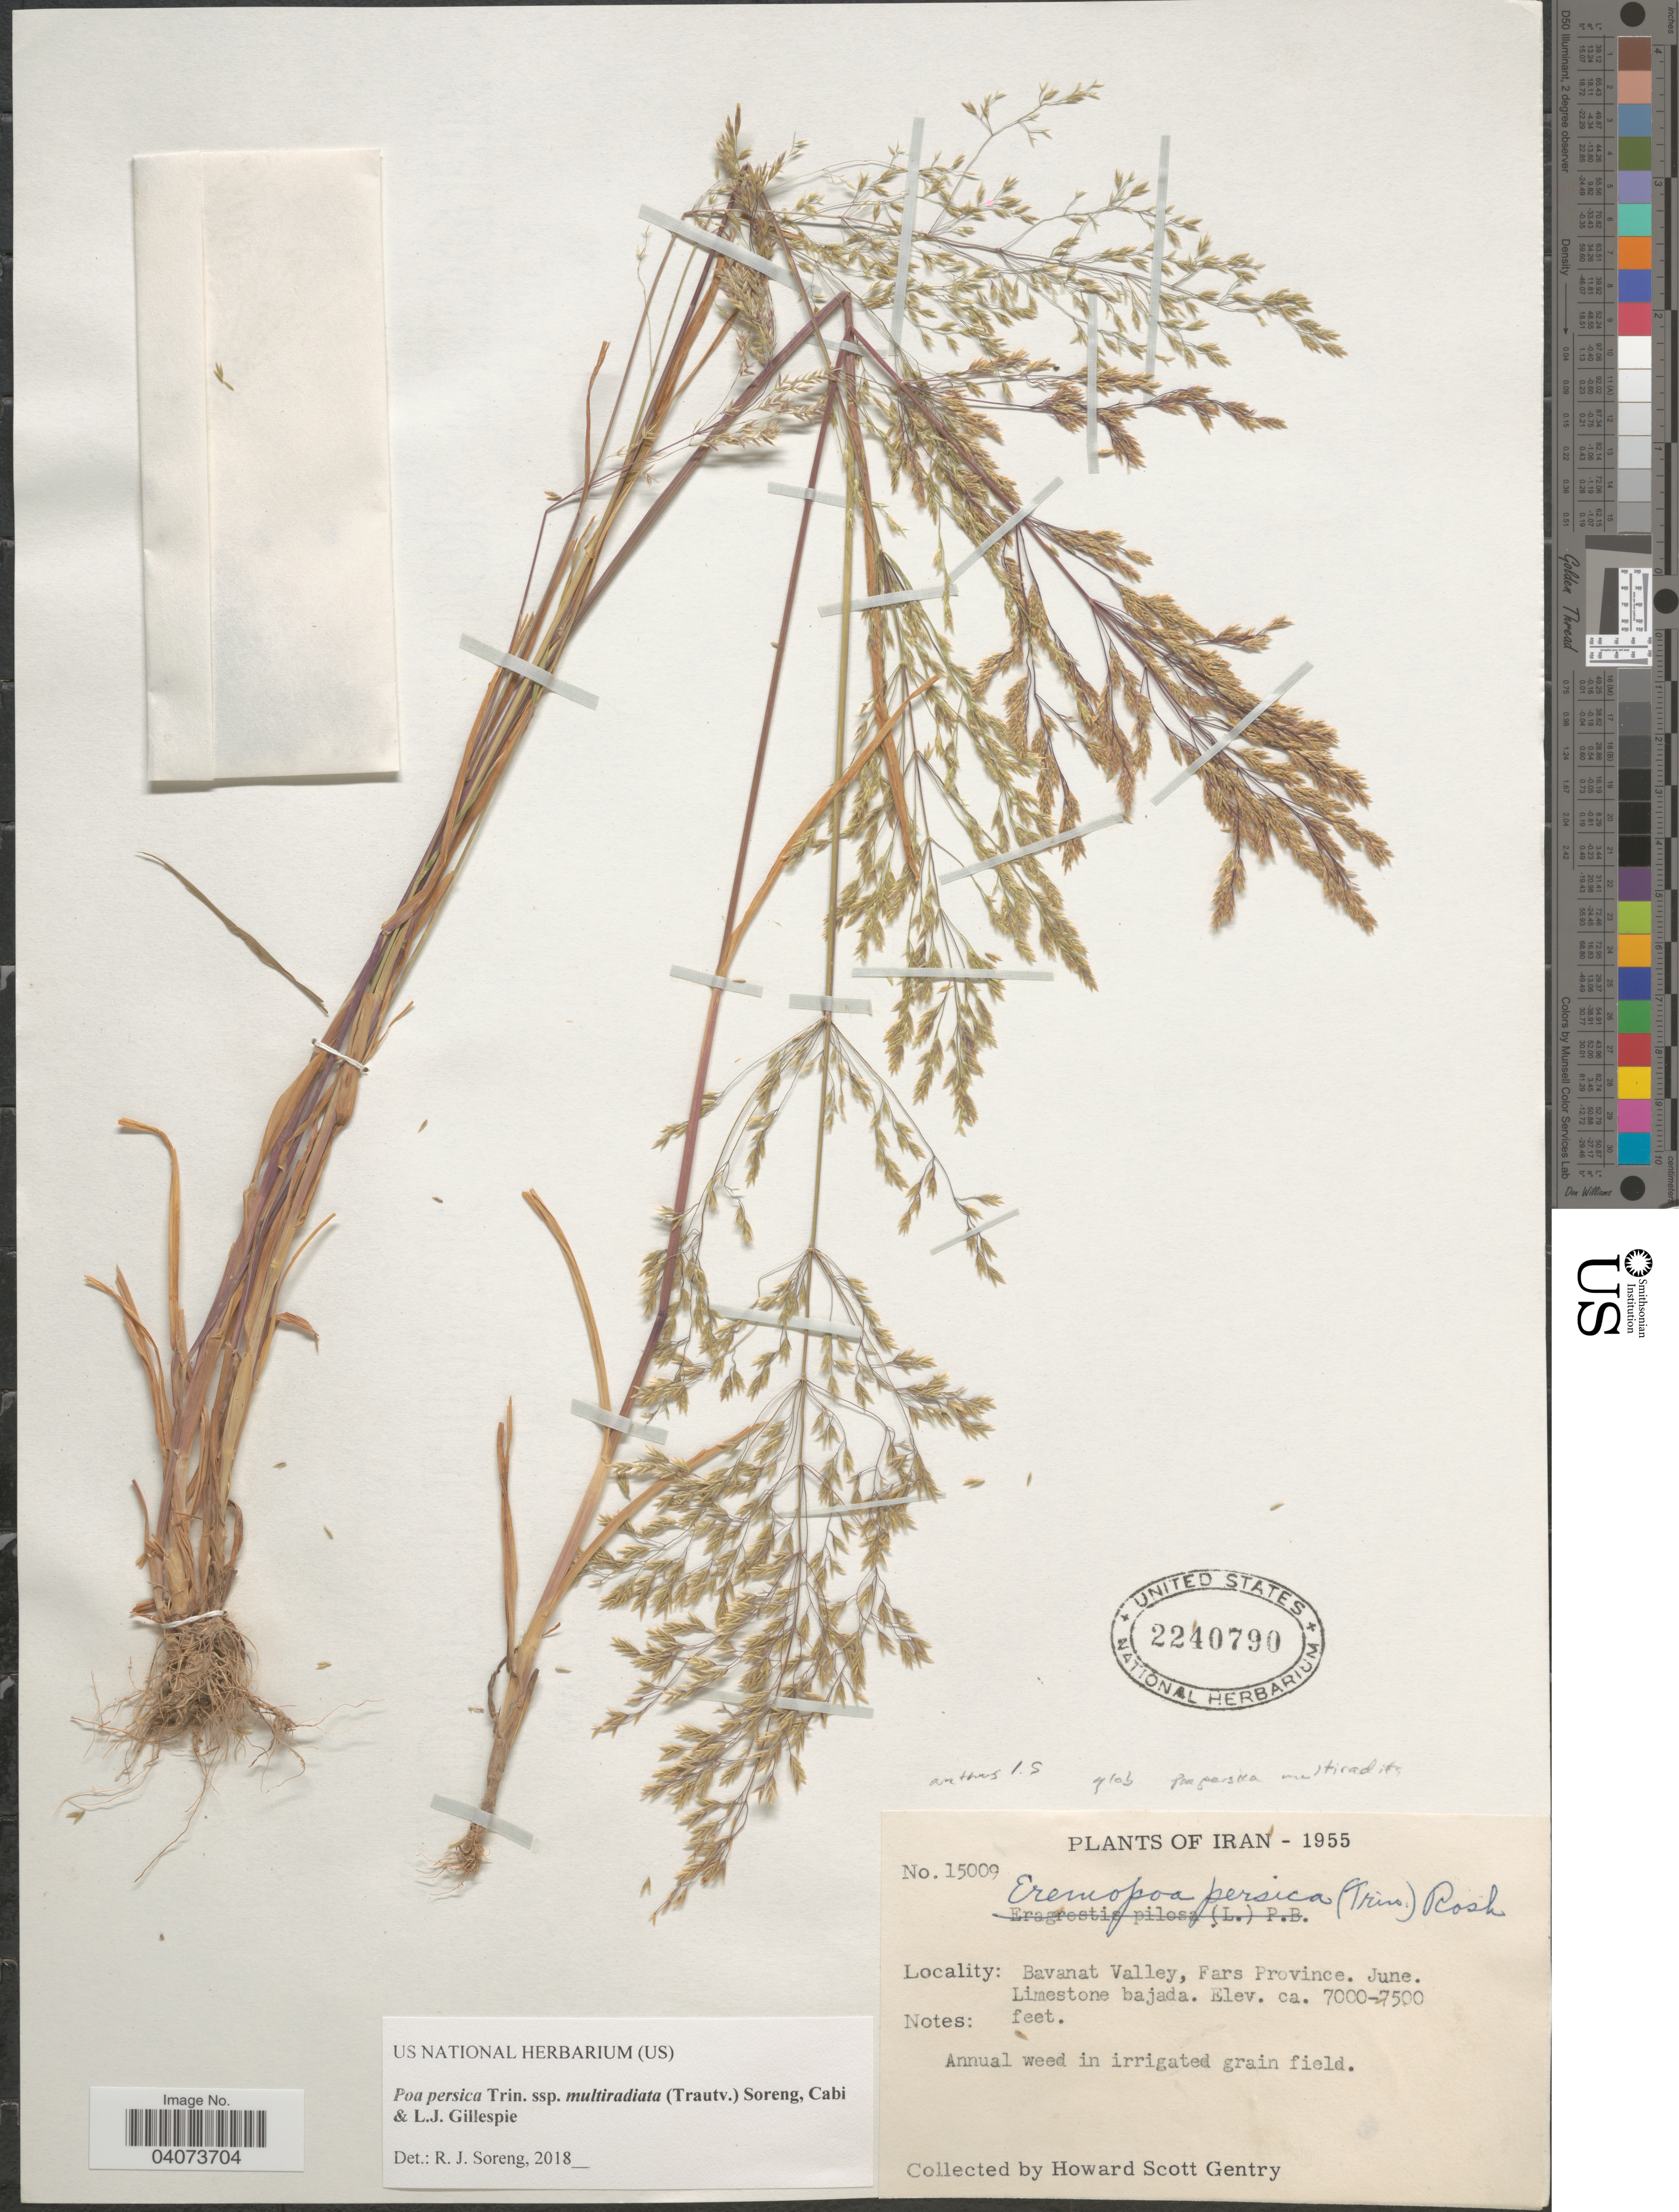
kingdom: Plantae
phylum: Tracheophyta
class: Liliopsida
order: Poales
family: Poaceae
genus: Poa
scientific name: Poa persica subsp. multiradiata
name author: (Trautv.) Soreng et al.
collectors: H. S. Gentry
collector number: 15009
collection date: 1955-06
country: Iran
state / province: Fars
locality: Bavanat Valley. Limestone bajada.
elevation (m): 2134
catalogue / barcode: US 2240790